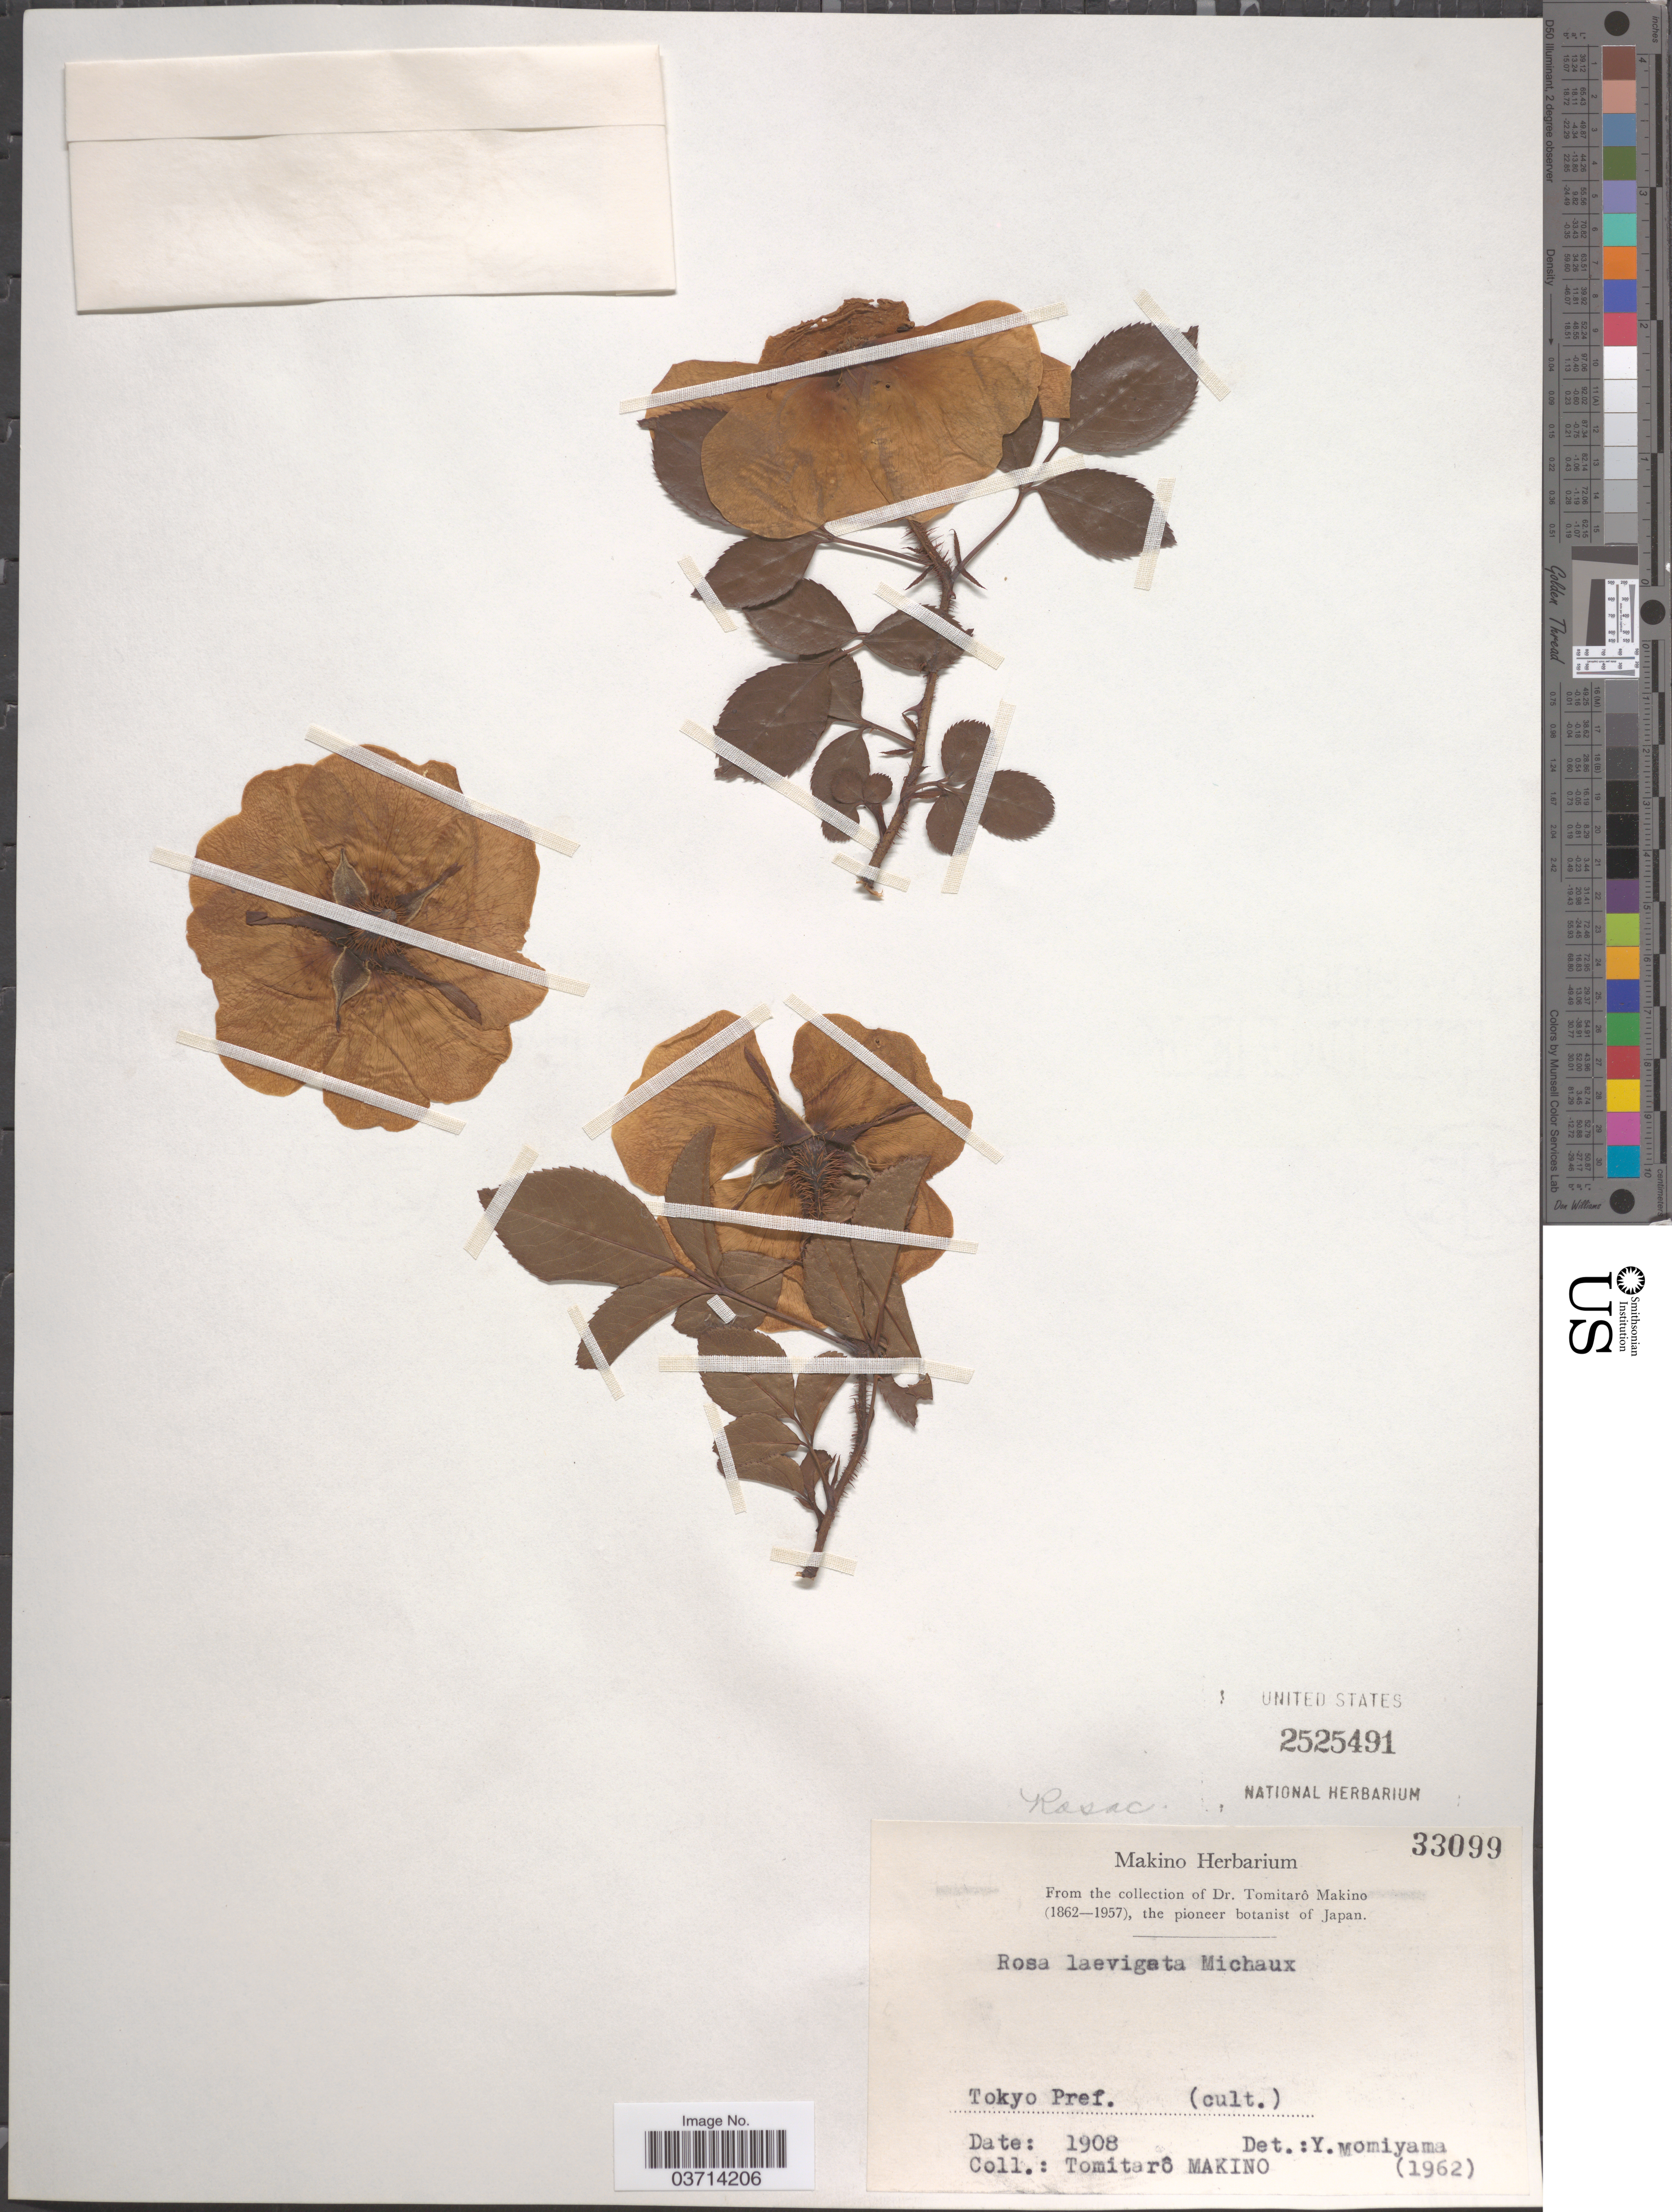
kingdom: Plantae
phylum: Tracheophyta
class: Magnoliopsida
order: Rosales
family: Rosaceae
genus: Rosa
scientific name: Rosa laevigata var. hystrix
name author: (Lindl.) Crép.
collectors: T. Makino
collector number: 33099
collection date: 1908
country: Japan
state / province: Tokyo, Federal City of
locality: Tokyo Pref.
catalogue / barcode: US 2525491